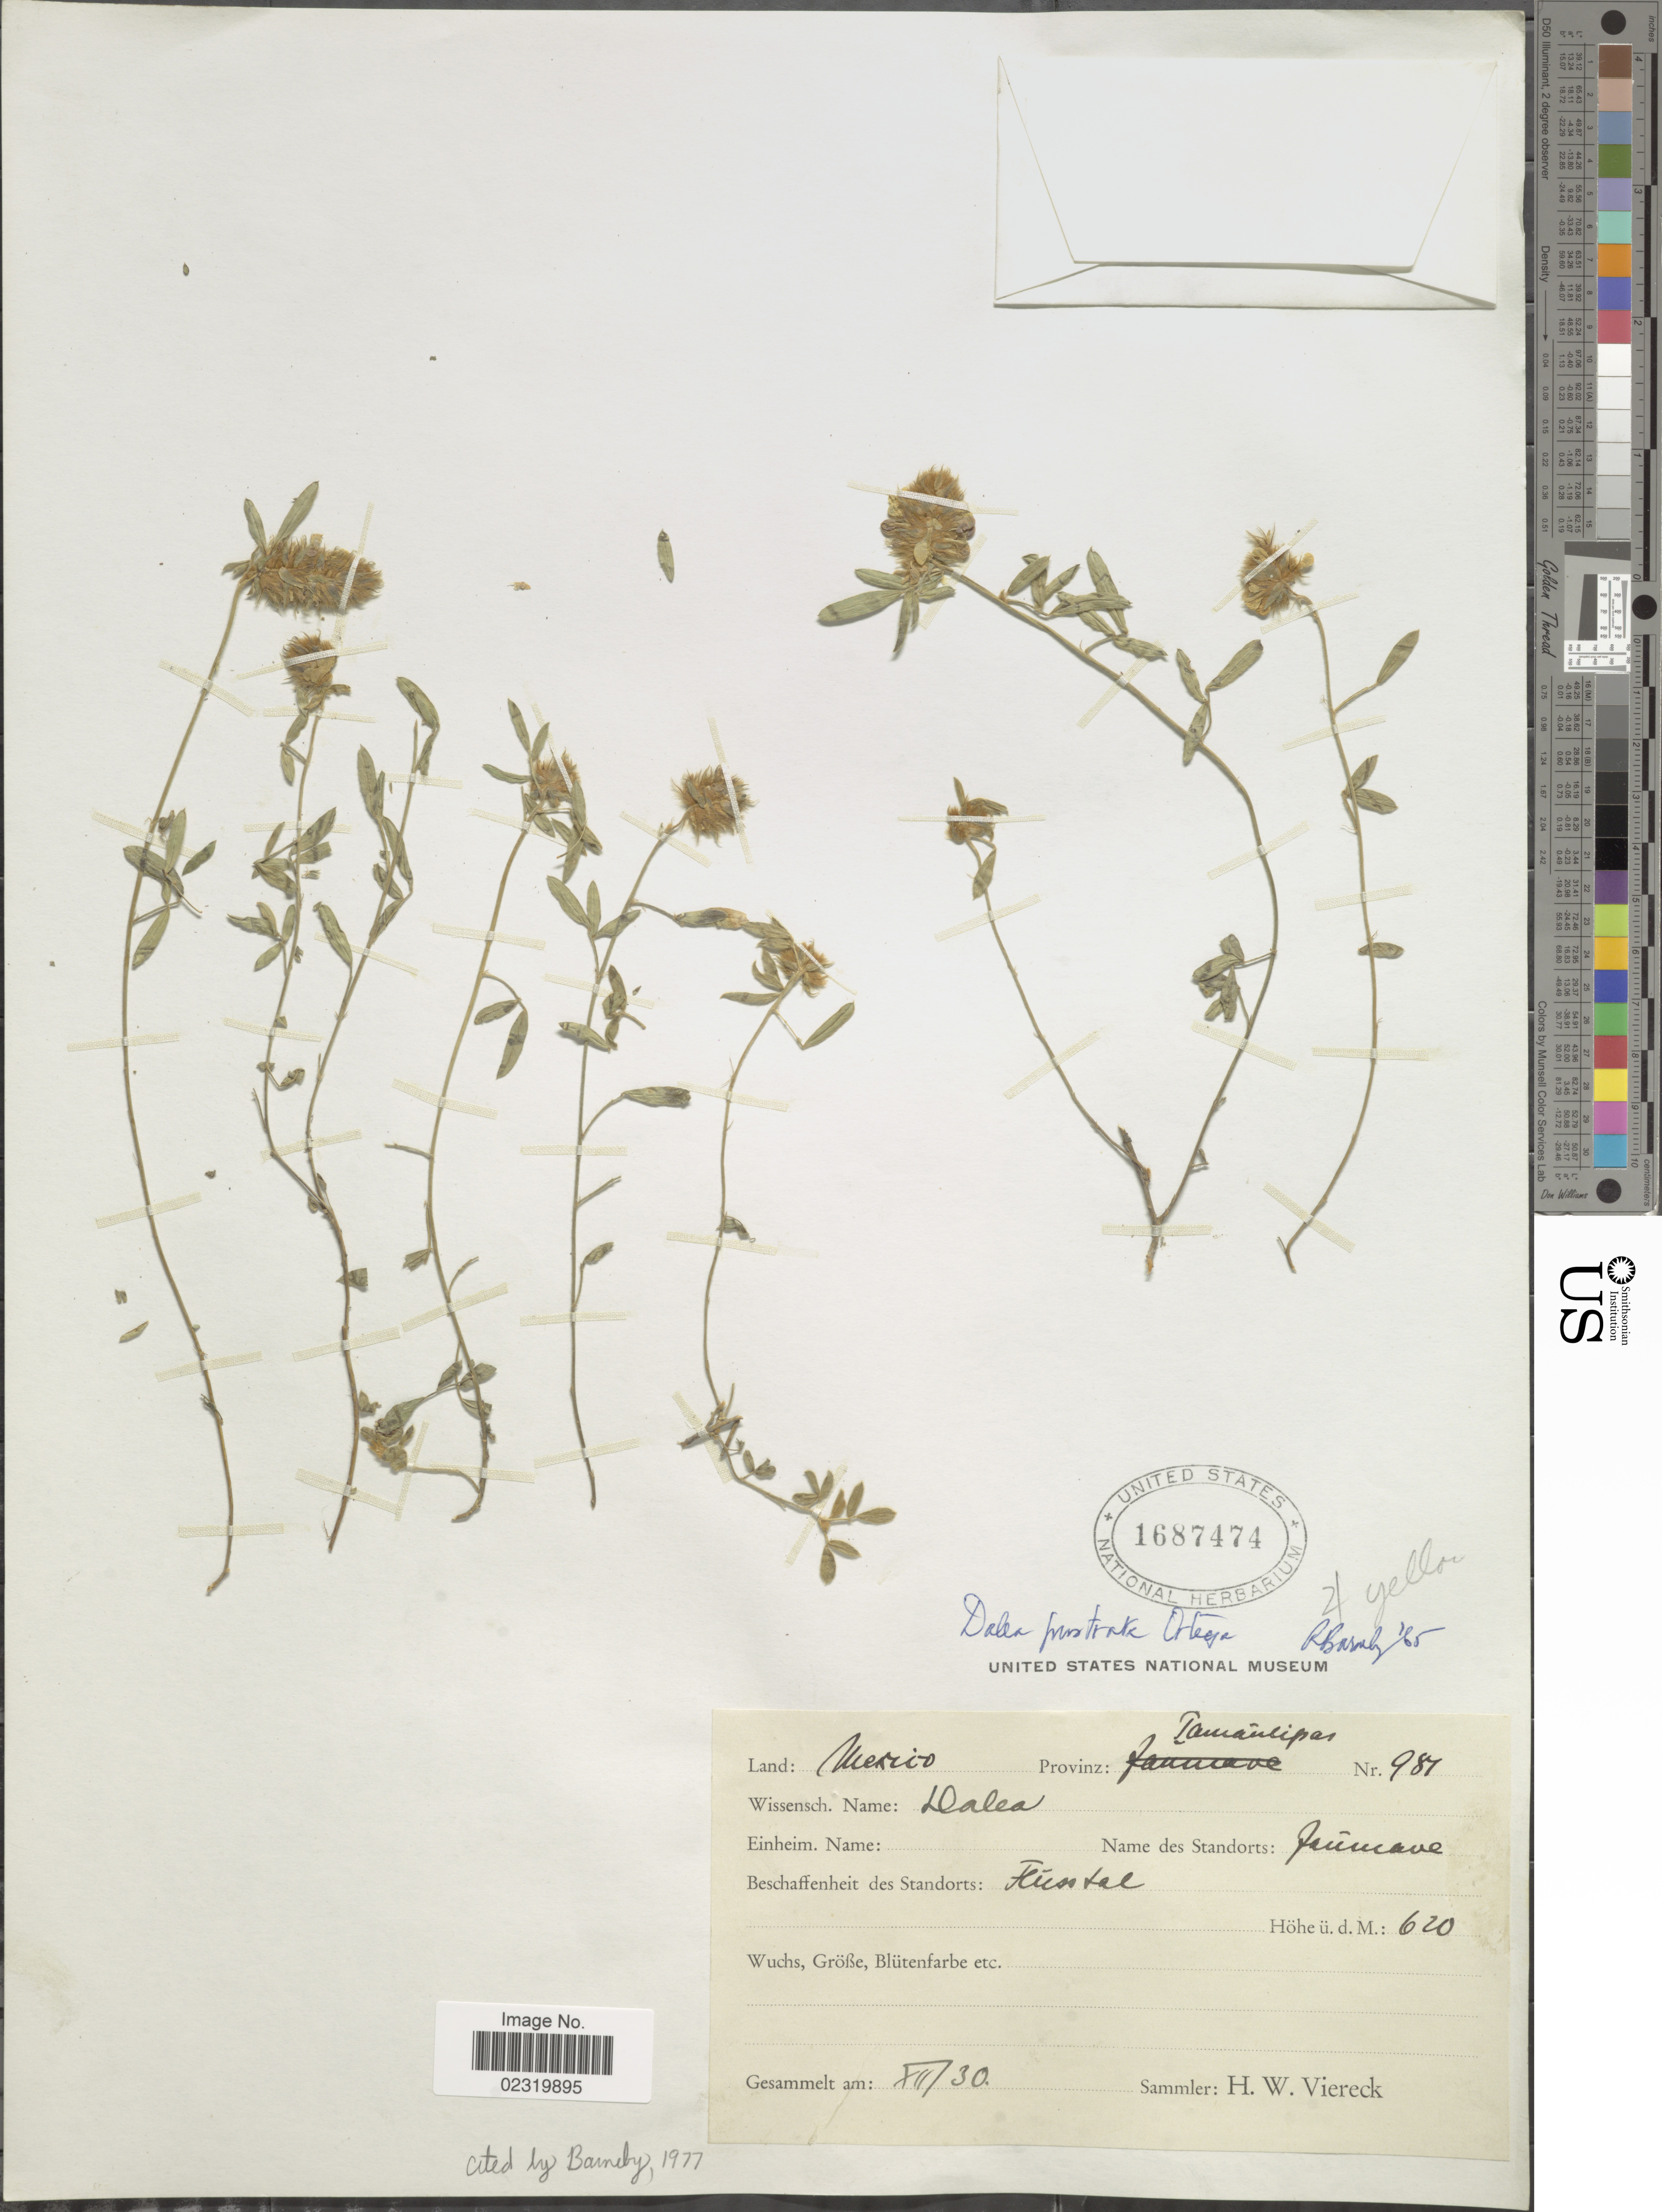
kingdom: Plantae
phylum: Tracheophyta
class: Magnoliopsida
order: Fabales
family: Fabaceae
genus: Dalea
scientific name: Dalea prostrata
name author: Ortega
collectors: H. W. Viereck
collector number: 981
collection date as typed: Transcribed d/m/y: /12/30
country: Mexico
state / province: Tamaulipas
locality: Jaumave. Flusstal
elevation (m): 620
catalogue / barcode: US 1687474